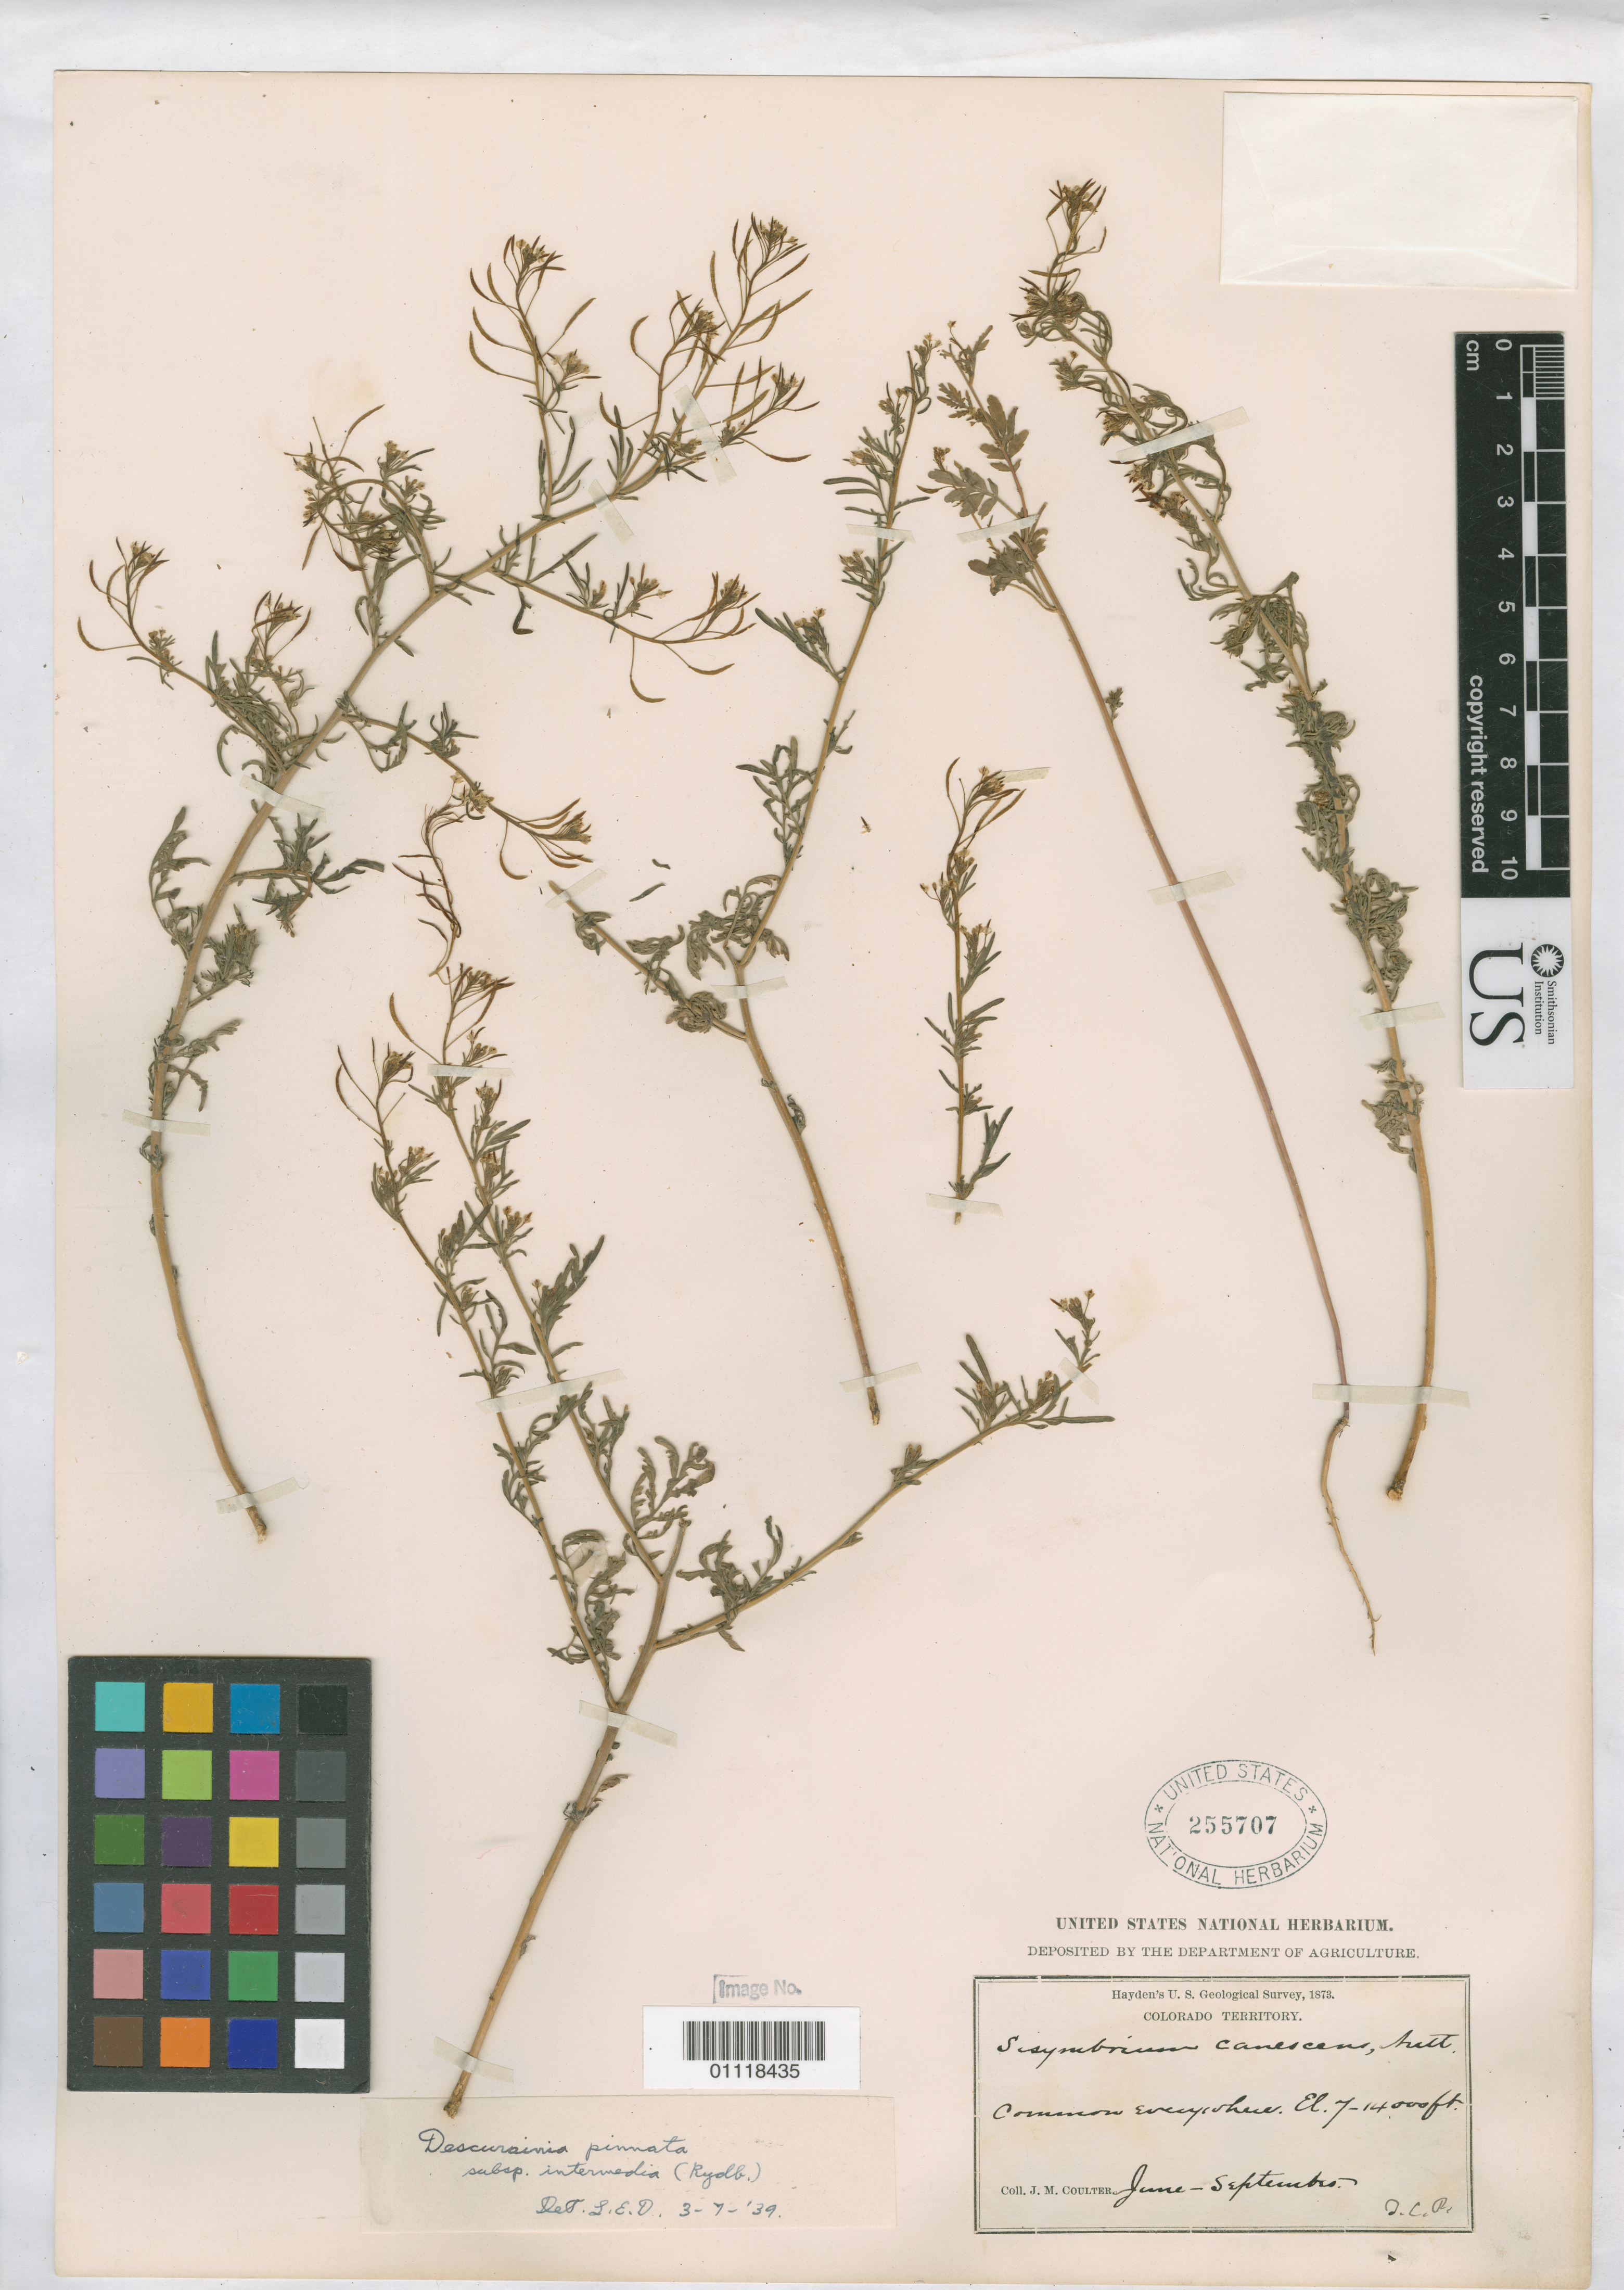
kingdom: Plantae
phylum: Tracheophyta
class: Magnoliopsida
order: Brassicales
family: Brassicaceae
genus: Descurainia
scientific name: Descurainia pinnata subsp. intermedia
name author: (Rydb.) Detling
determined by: Detling, L. E.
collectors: J. M. Coulter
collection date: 1873-06/1873-09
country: United States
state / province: Colorado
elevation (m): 2134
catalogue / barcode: US 255707